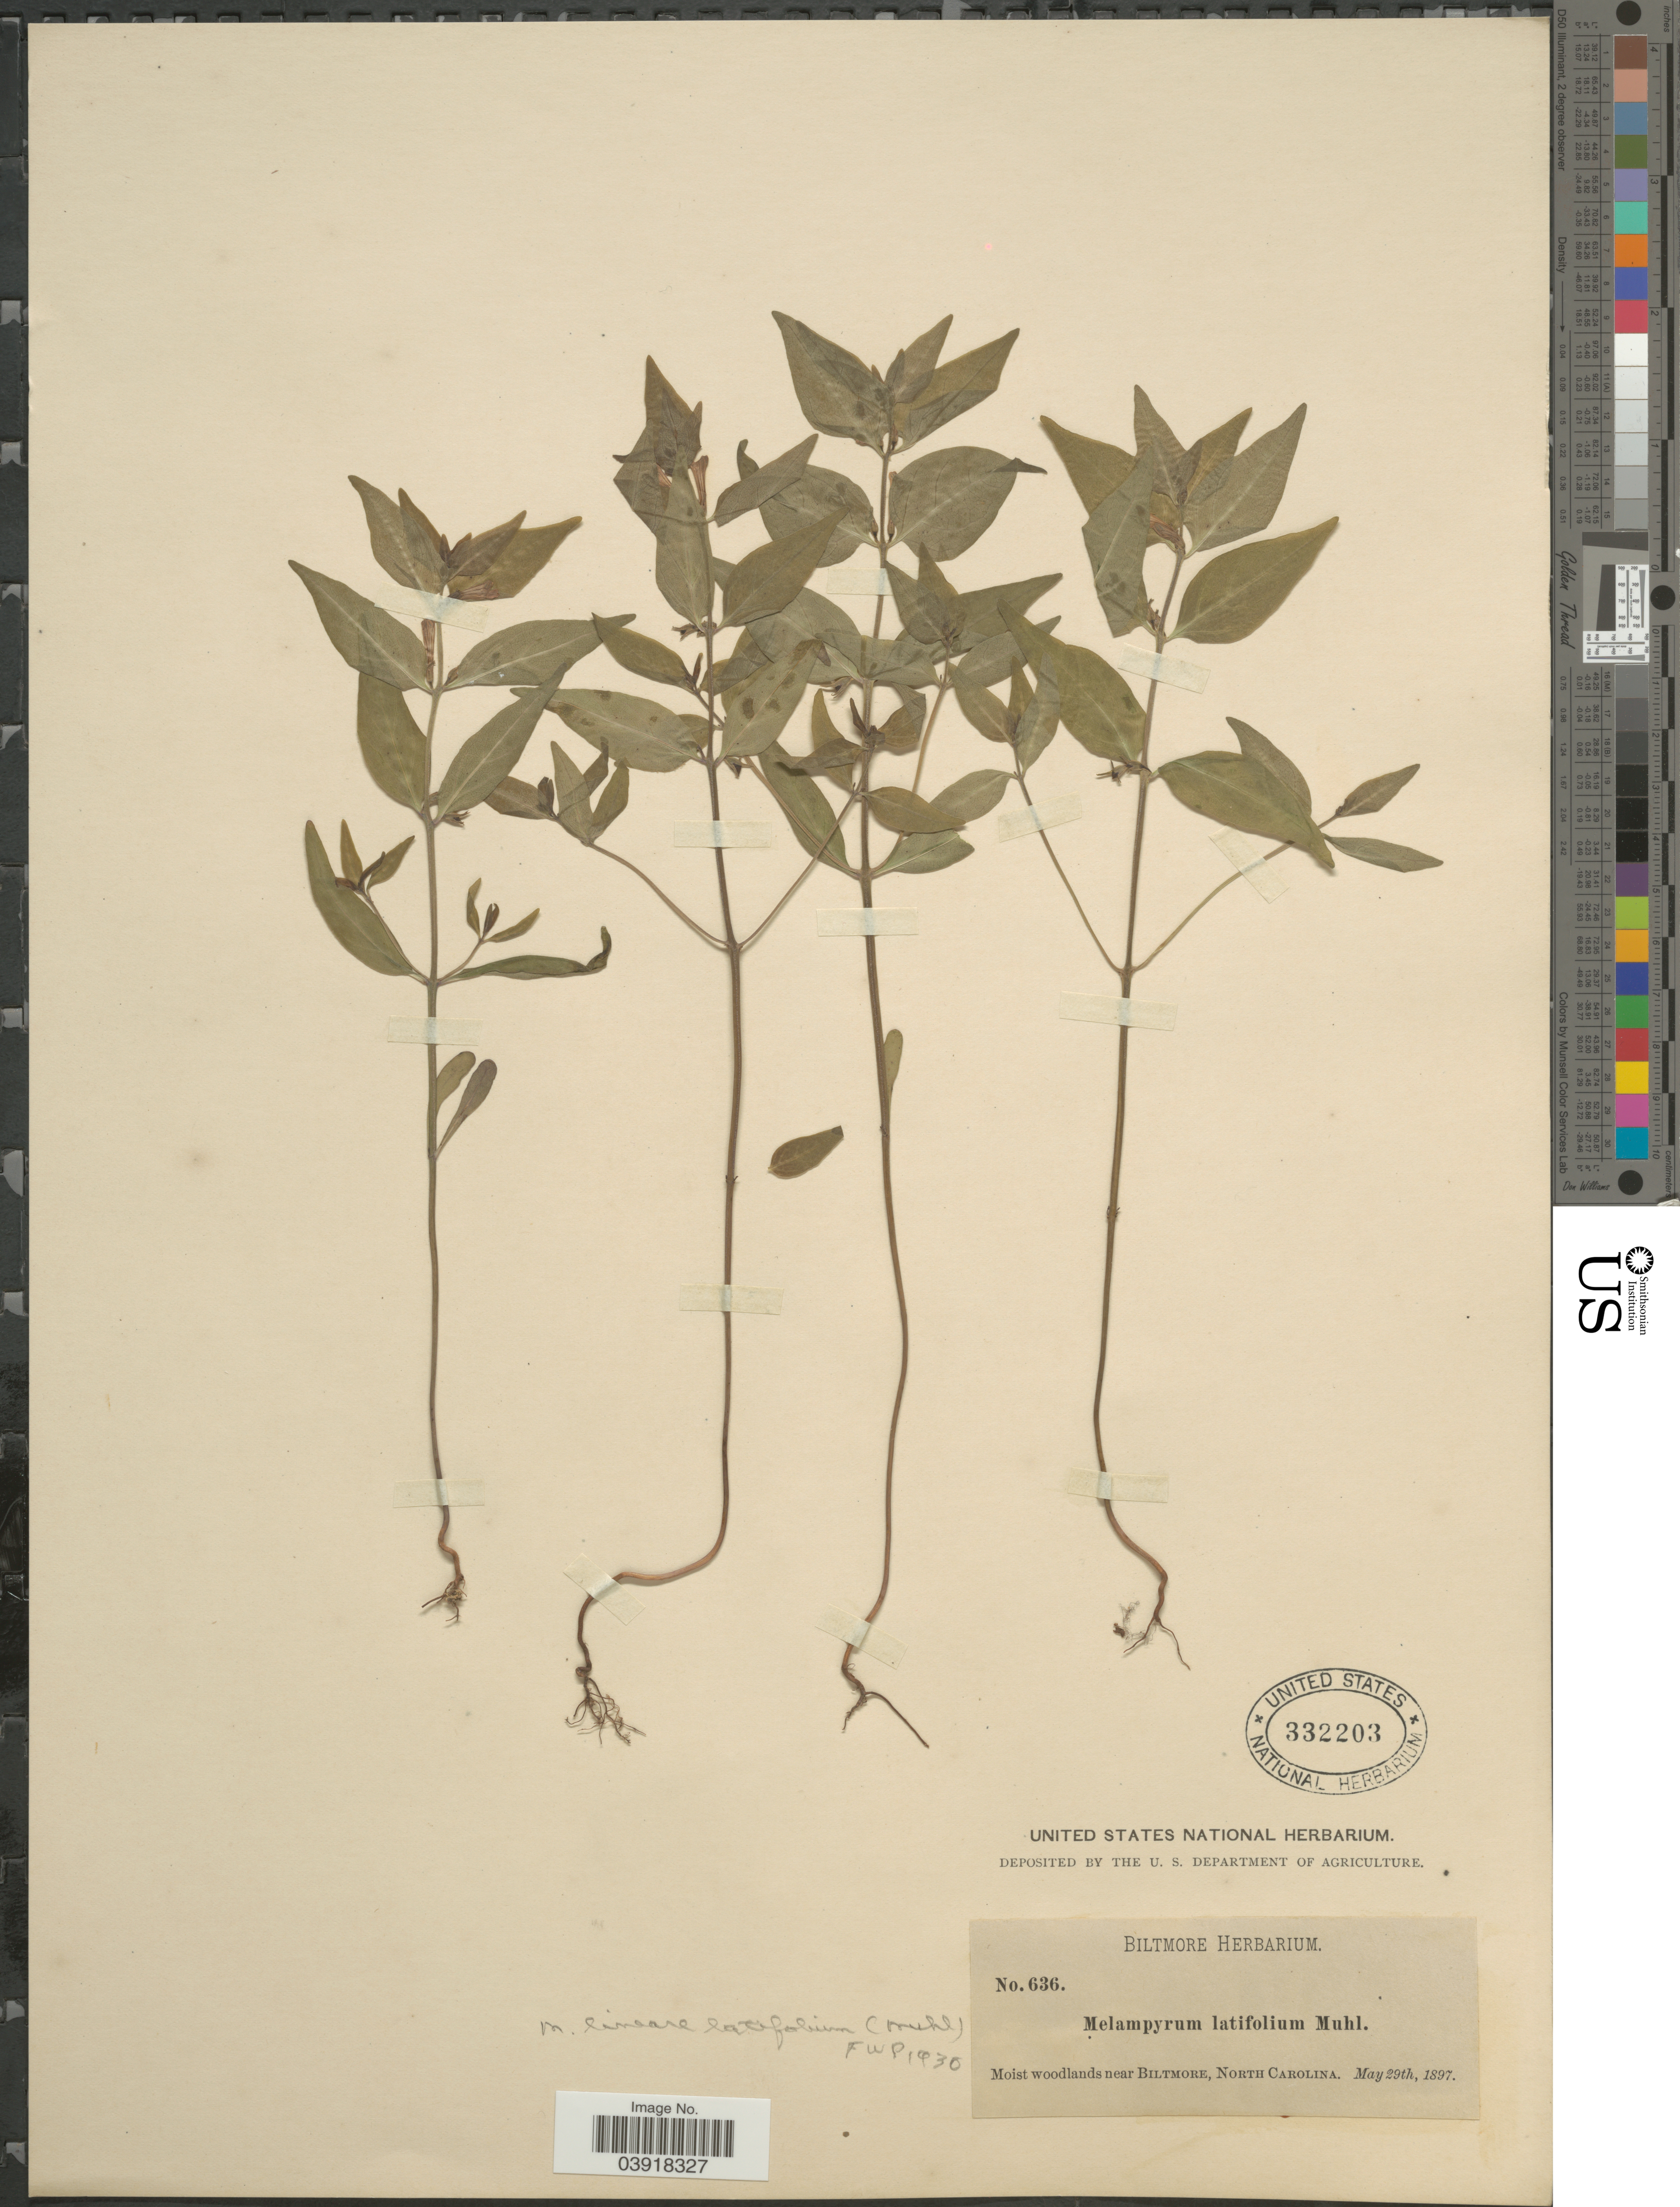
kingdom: Plantae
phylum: Tracheophyta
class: Magnoliopsida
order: Lamiales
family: Orobanchaceae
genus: Melampyrum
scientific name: Melampyrum lineare var. latifolium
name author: (Muhl.) P. Beauv.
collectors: ex herb. Biltmore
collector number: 636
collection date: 1897-05-29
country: United States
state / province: North Carolina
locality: Near Biltmore.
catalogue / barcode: US 332203